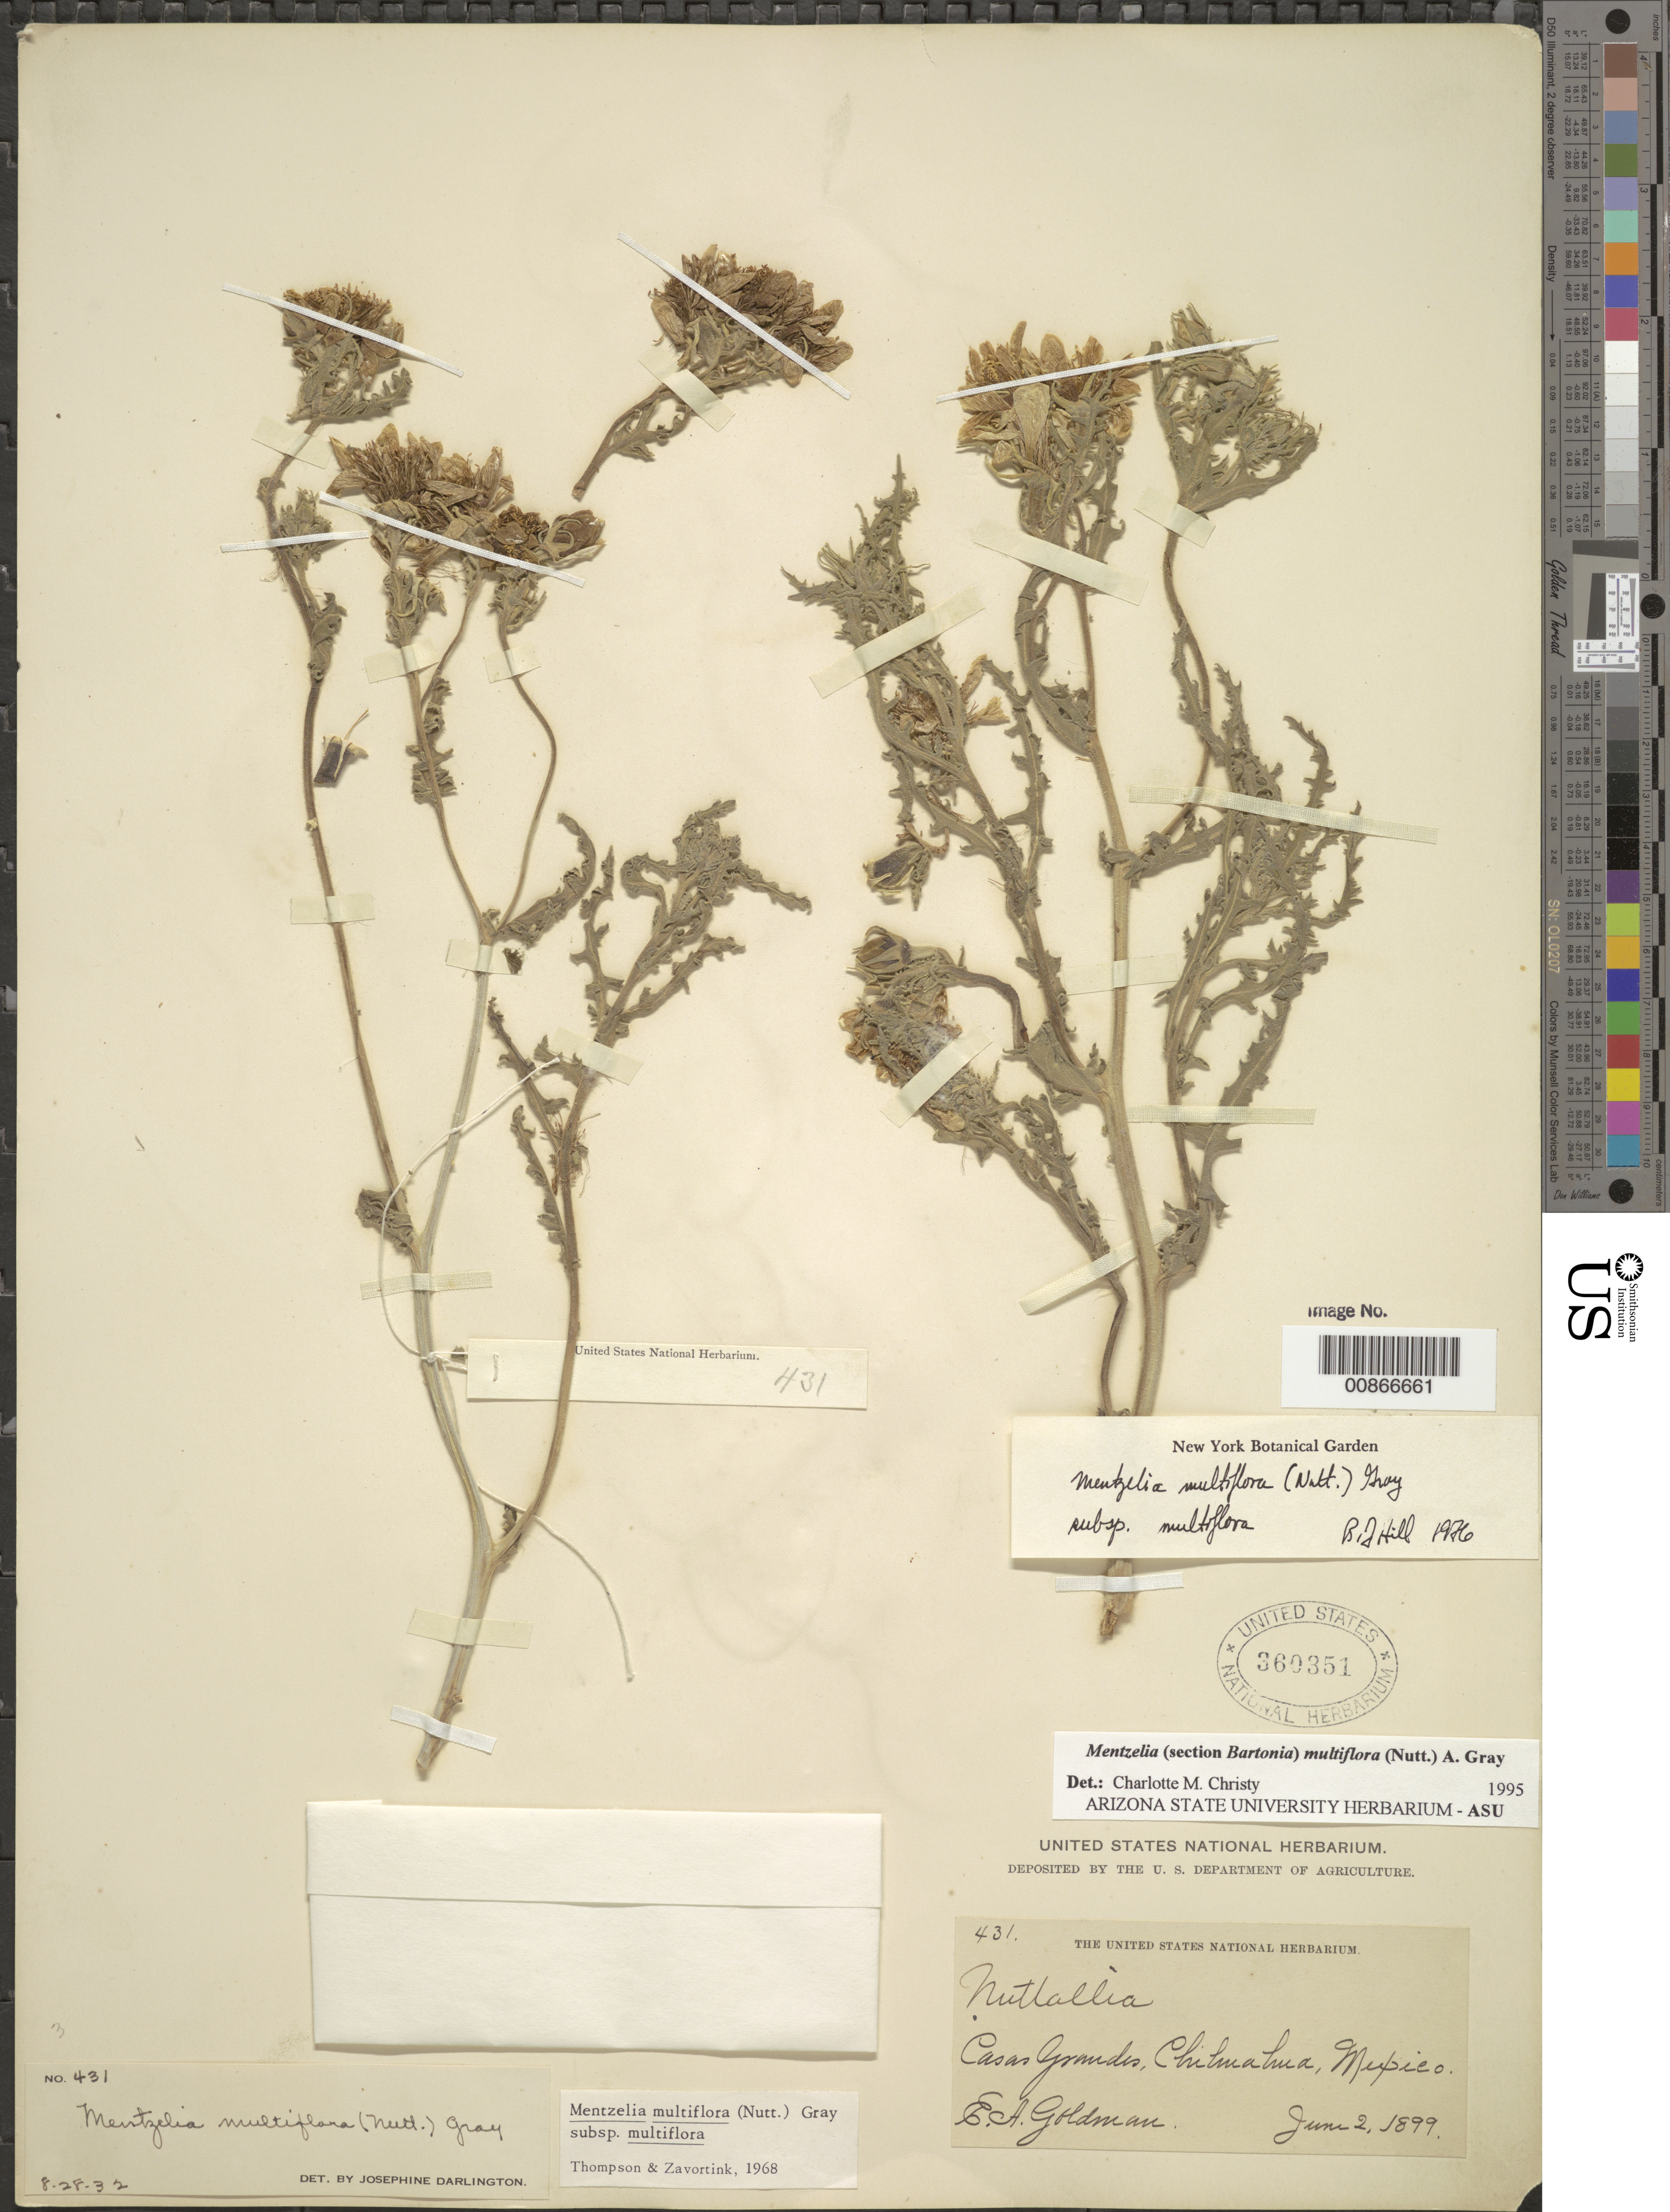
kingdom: Plantae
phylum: Tracheophyta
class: Magnoliopsida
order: Cornales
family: Loasaceae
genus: Mentzelia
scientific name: Mentzelia multiflora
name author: (Nutt.) A. Gray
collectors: E. A. Goldman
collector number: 431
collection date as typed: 02 Jun 1899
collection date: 1899-06-02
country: Mexico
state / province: Chihuahua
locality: Casas Grandes, Chihuahua.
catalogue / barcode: US 360351